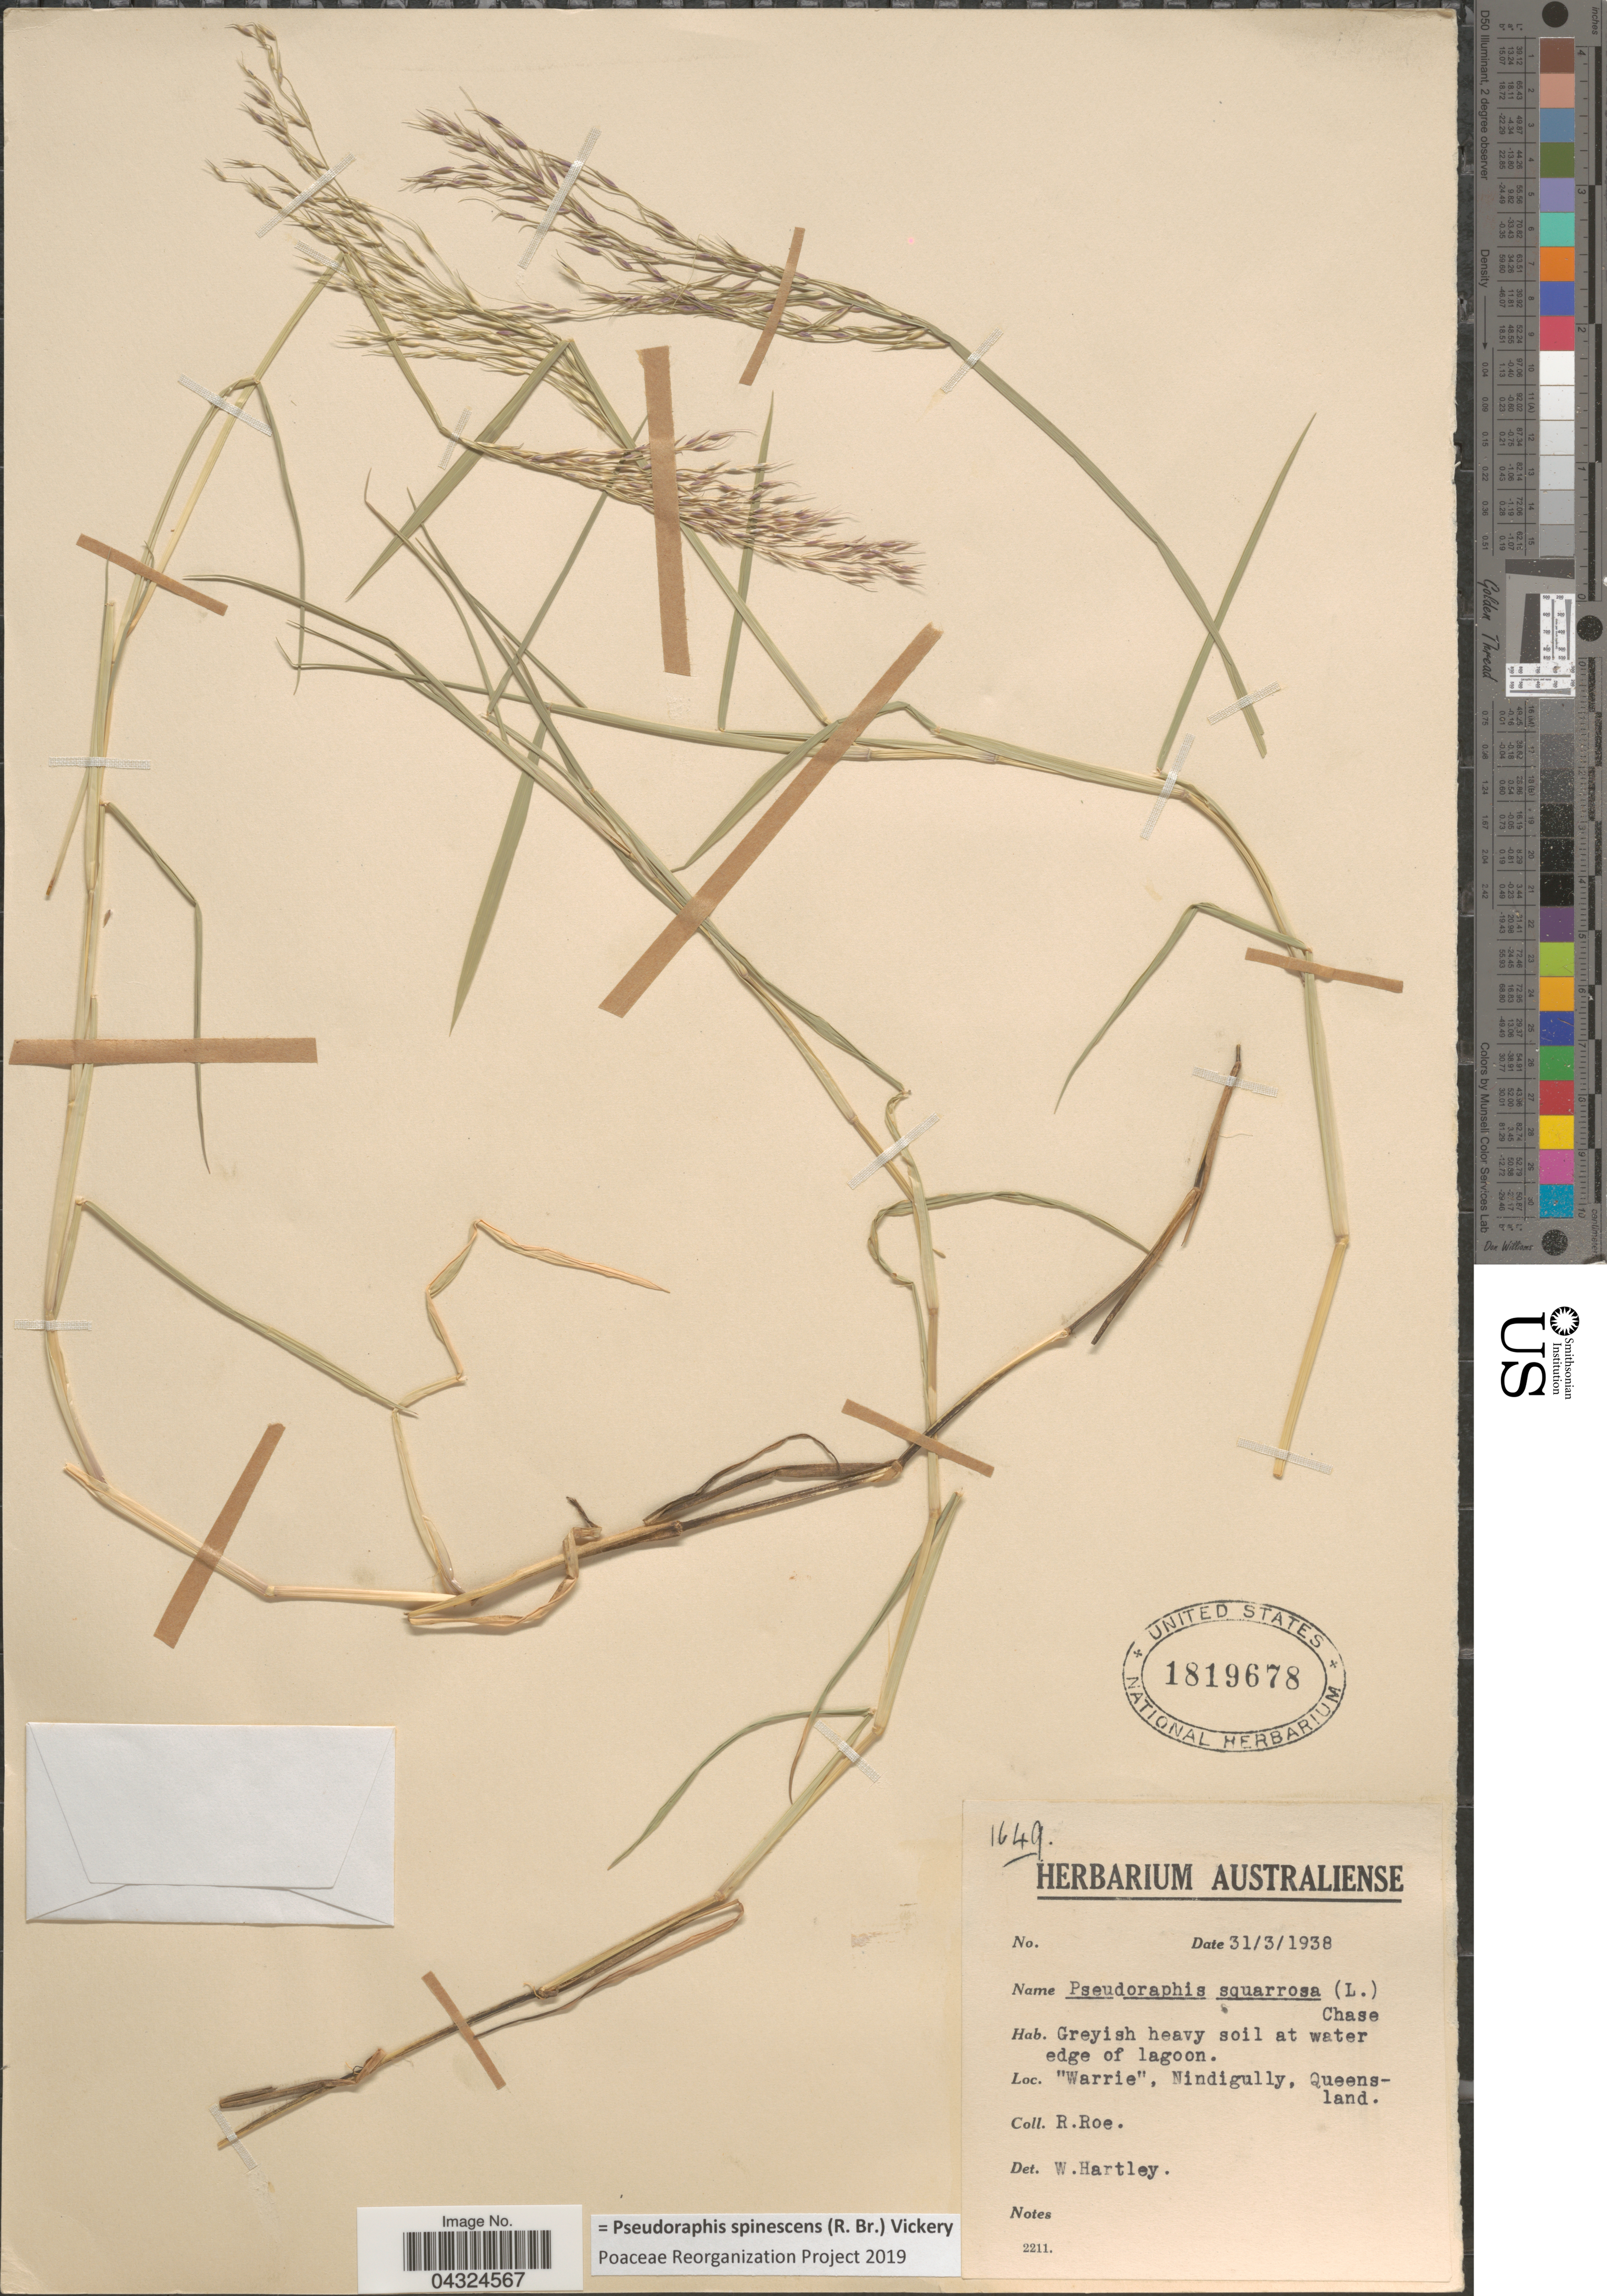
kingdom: Plantae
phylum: Tracheophyta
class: Liliopsida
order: Poales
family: Poaceae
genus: Pseudoraphis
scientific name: Pseudoraphis spinescens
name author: (R. Br.) Vickery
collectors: R. Roe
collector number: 1649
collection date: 1938-03-31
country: Australia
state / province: Queensland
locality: Warrie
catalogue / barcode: US 1819678